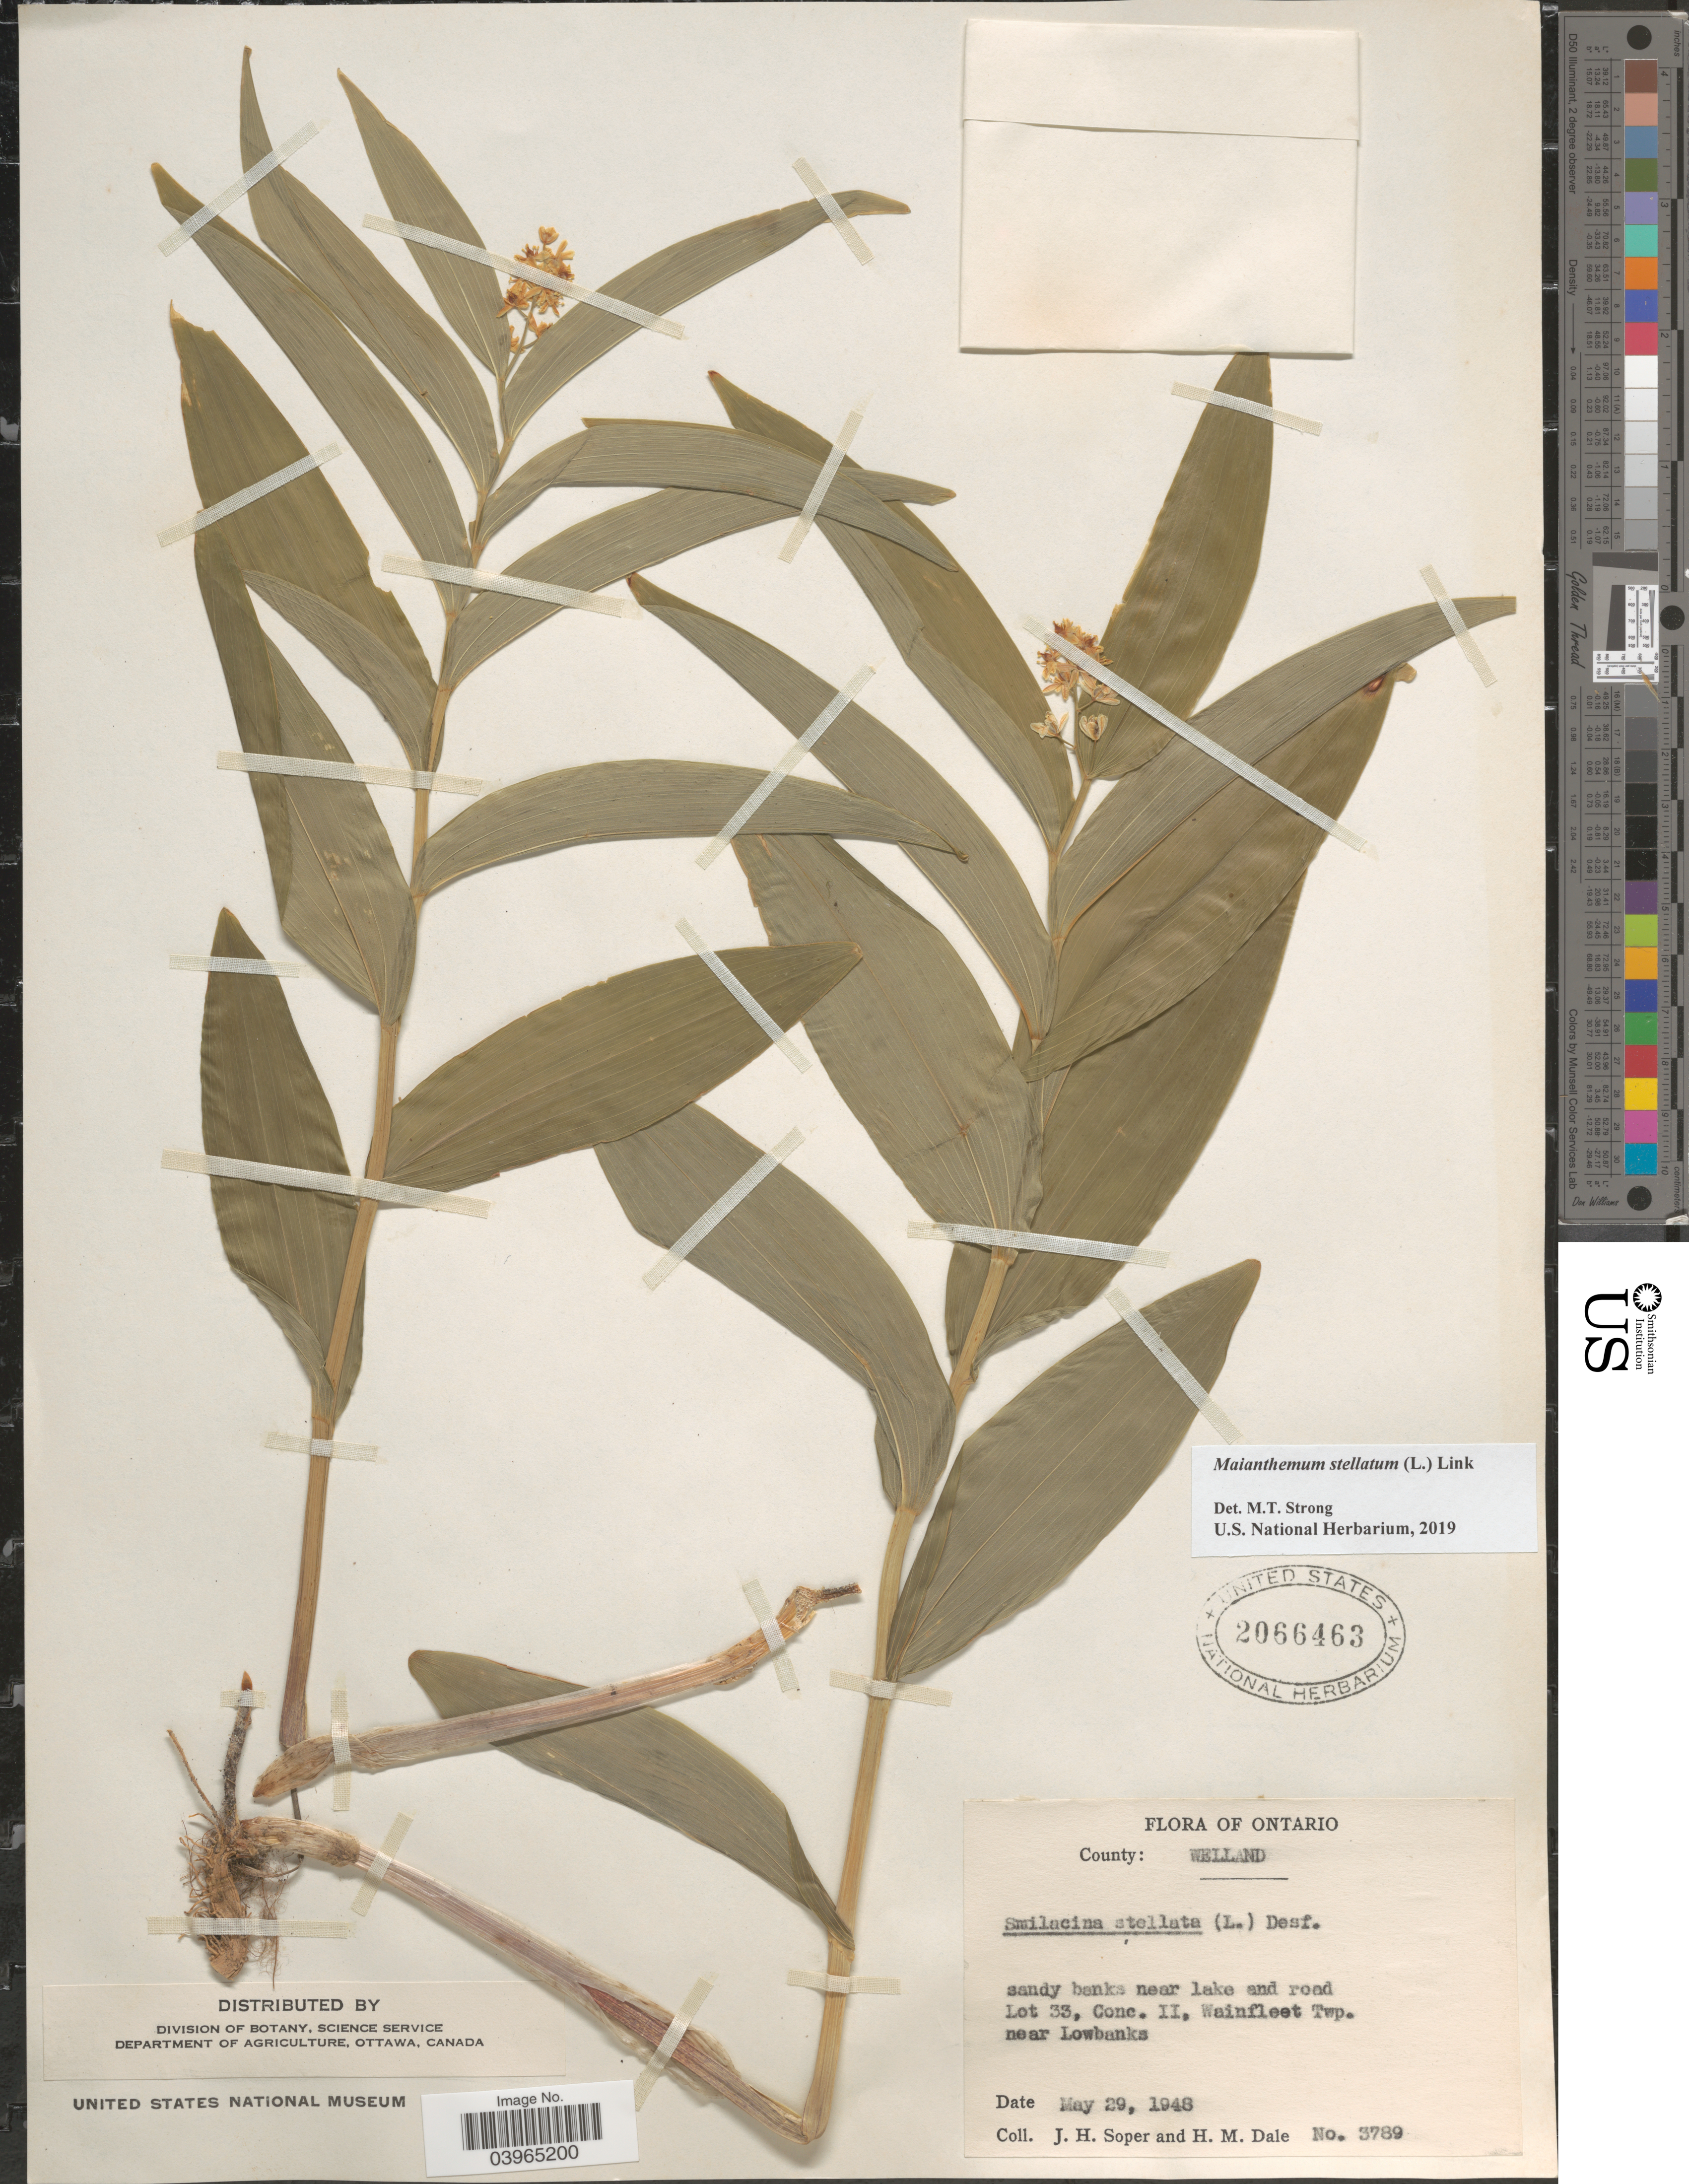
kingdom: Plantae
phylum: Tracheophyta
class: Liliopsida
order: Asparagales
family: Asparagaceae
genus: Maianthemum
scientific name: Maianthemum stellatum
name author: (L.) Link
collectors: J. H. Soper & H. M. Dale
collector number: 3789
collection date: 1948-05-29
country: Canada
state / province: Ontario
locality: County: Welland. Sandy banks near lake and road Lot 33, Conc. II, Wainfleet Twp. near Lowbanks.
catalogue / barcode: US 2066463